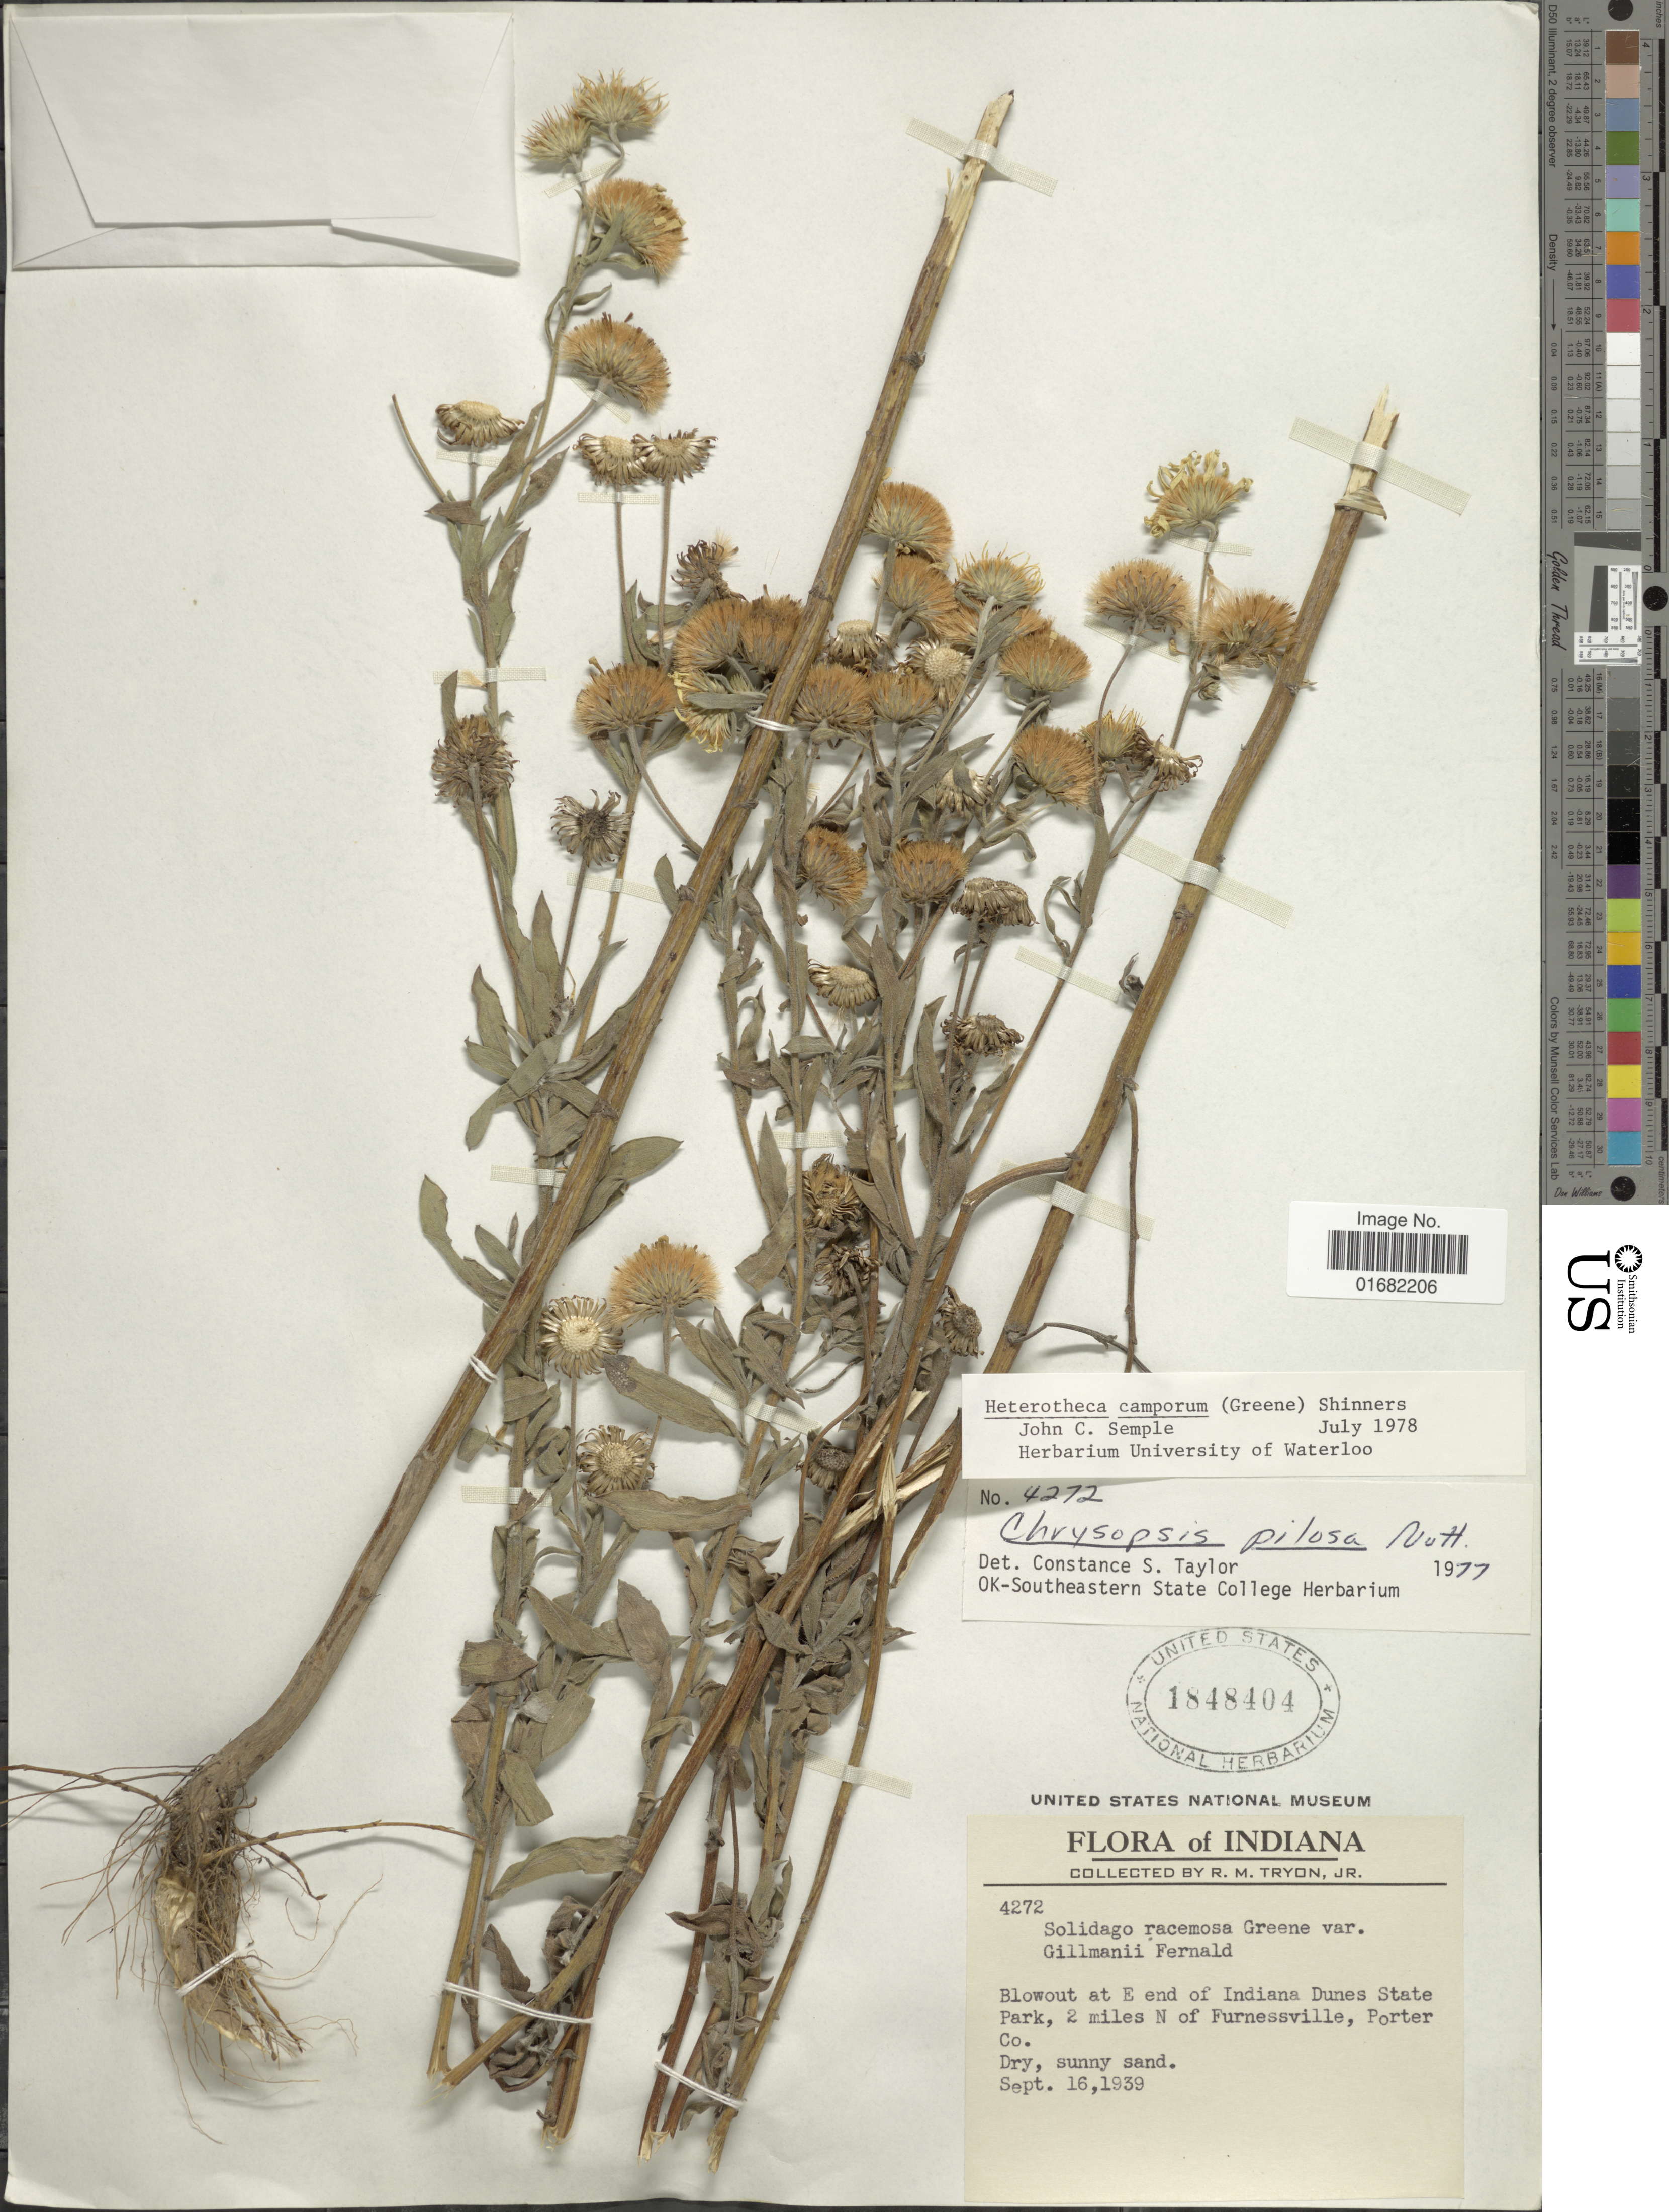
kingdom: Plantae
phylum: Tracheophyta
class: Magnoliopsida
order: Asterales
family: Asteraceae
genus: Heterotheca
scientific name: Heterotheca camporum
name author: (Greene) Shinners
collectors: R. M. Tryon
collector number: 4272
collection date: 1939-09-16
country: United States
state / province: Indiana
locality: Blowout at E end of Indiana Dunes State Park, 2 miles N of Furnesville, Porter Co.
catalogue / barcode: US 1848404